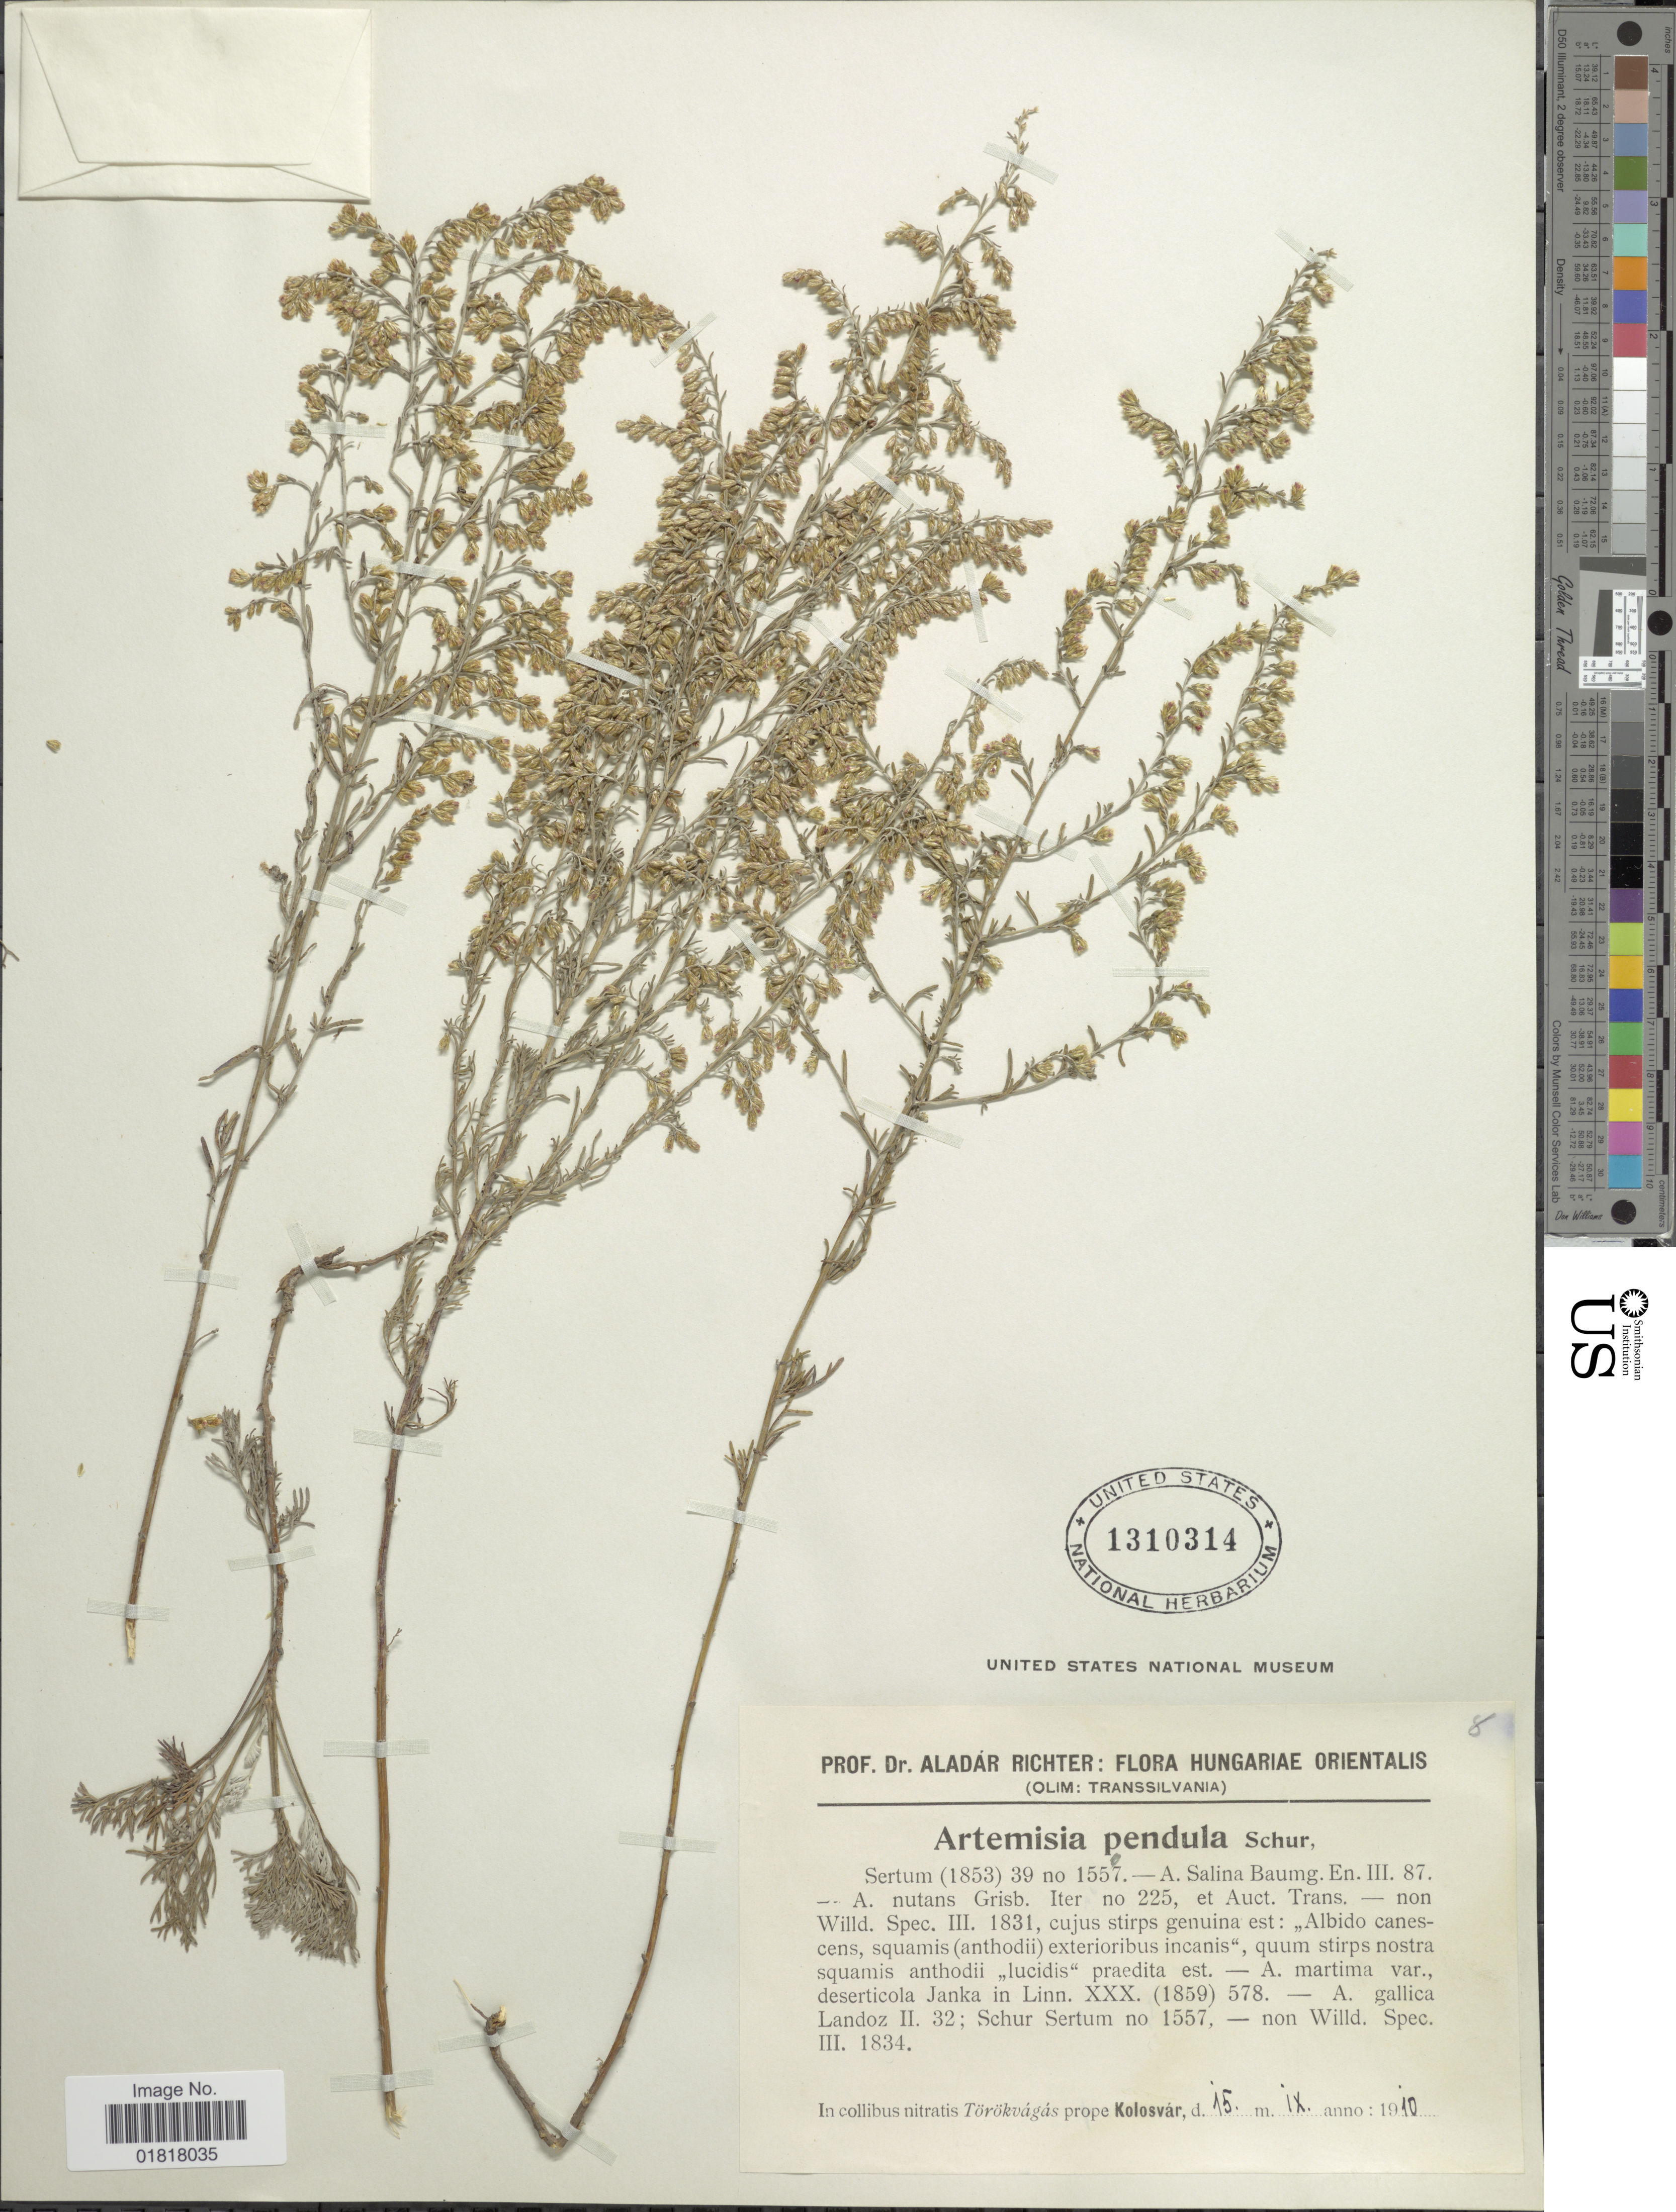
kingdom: Plantae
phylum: Tracheophyta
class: Magnoliopsida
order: Asterales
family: Asteraceae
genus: Artemisia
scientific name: Artemisia pendula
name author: Schur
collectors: A. Richter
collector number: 1557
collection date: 1910-09-15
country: Hungary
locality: Hungariae Orientalis, in collibus Törökvágás prope Kolosvár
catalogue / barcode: US 1310314